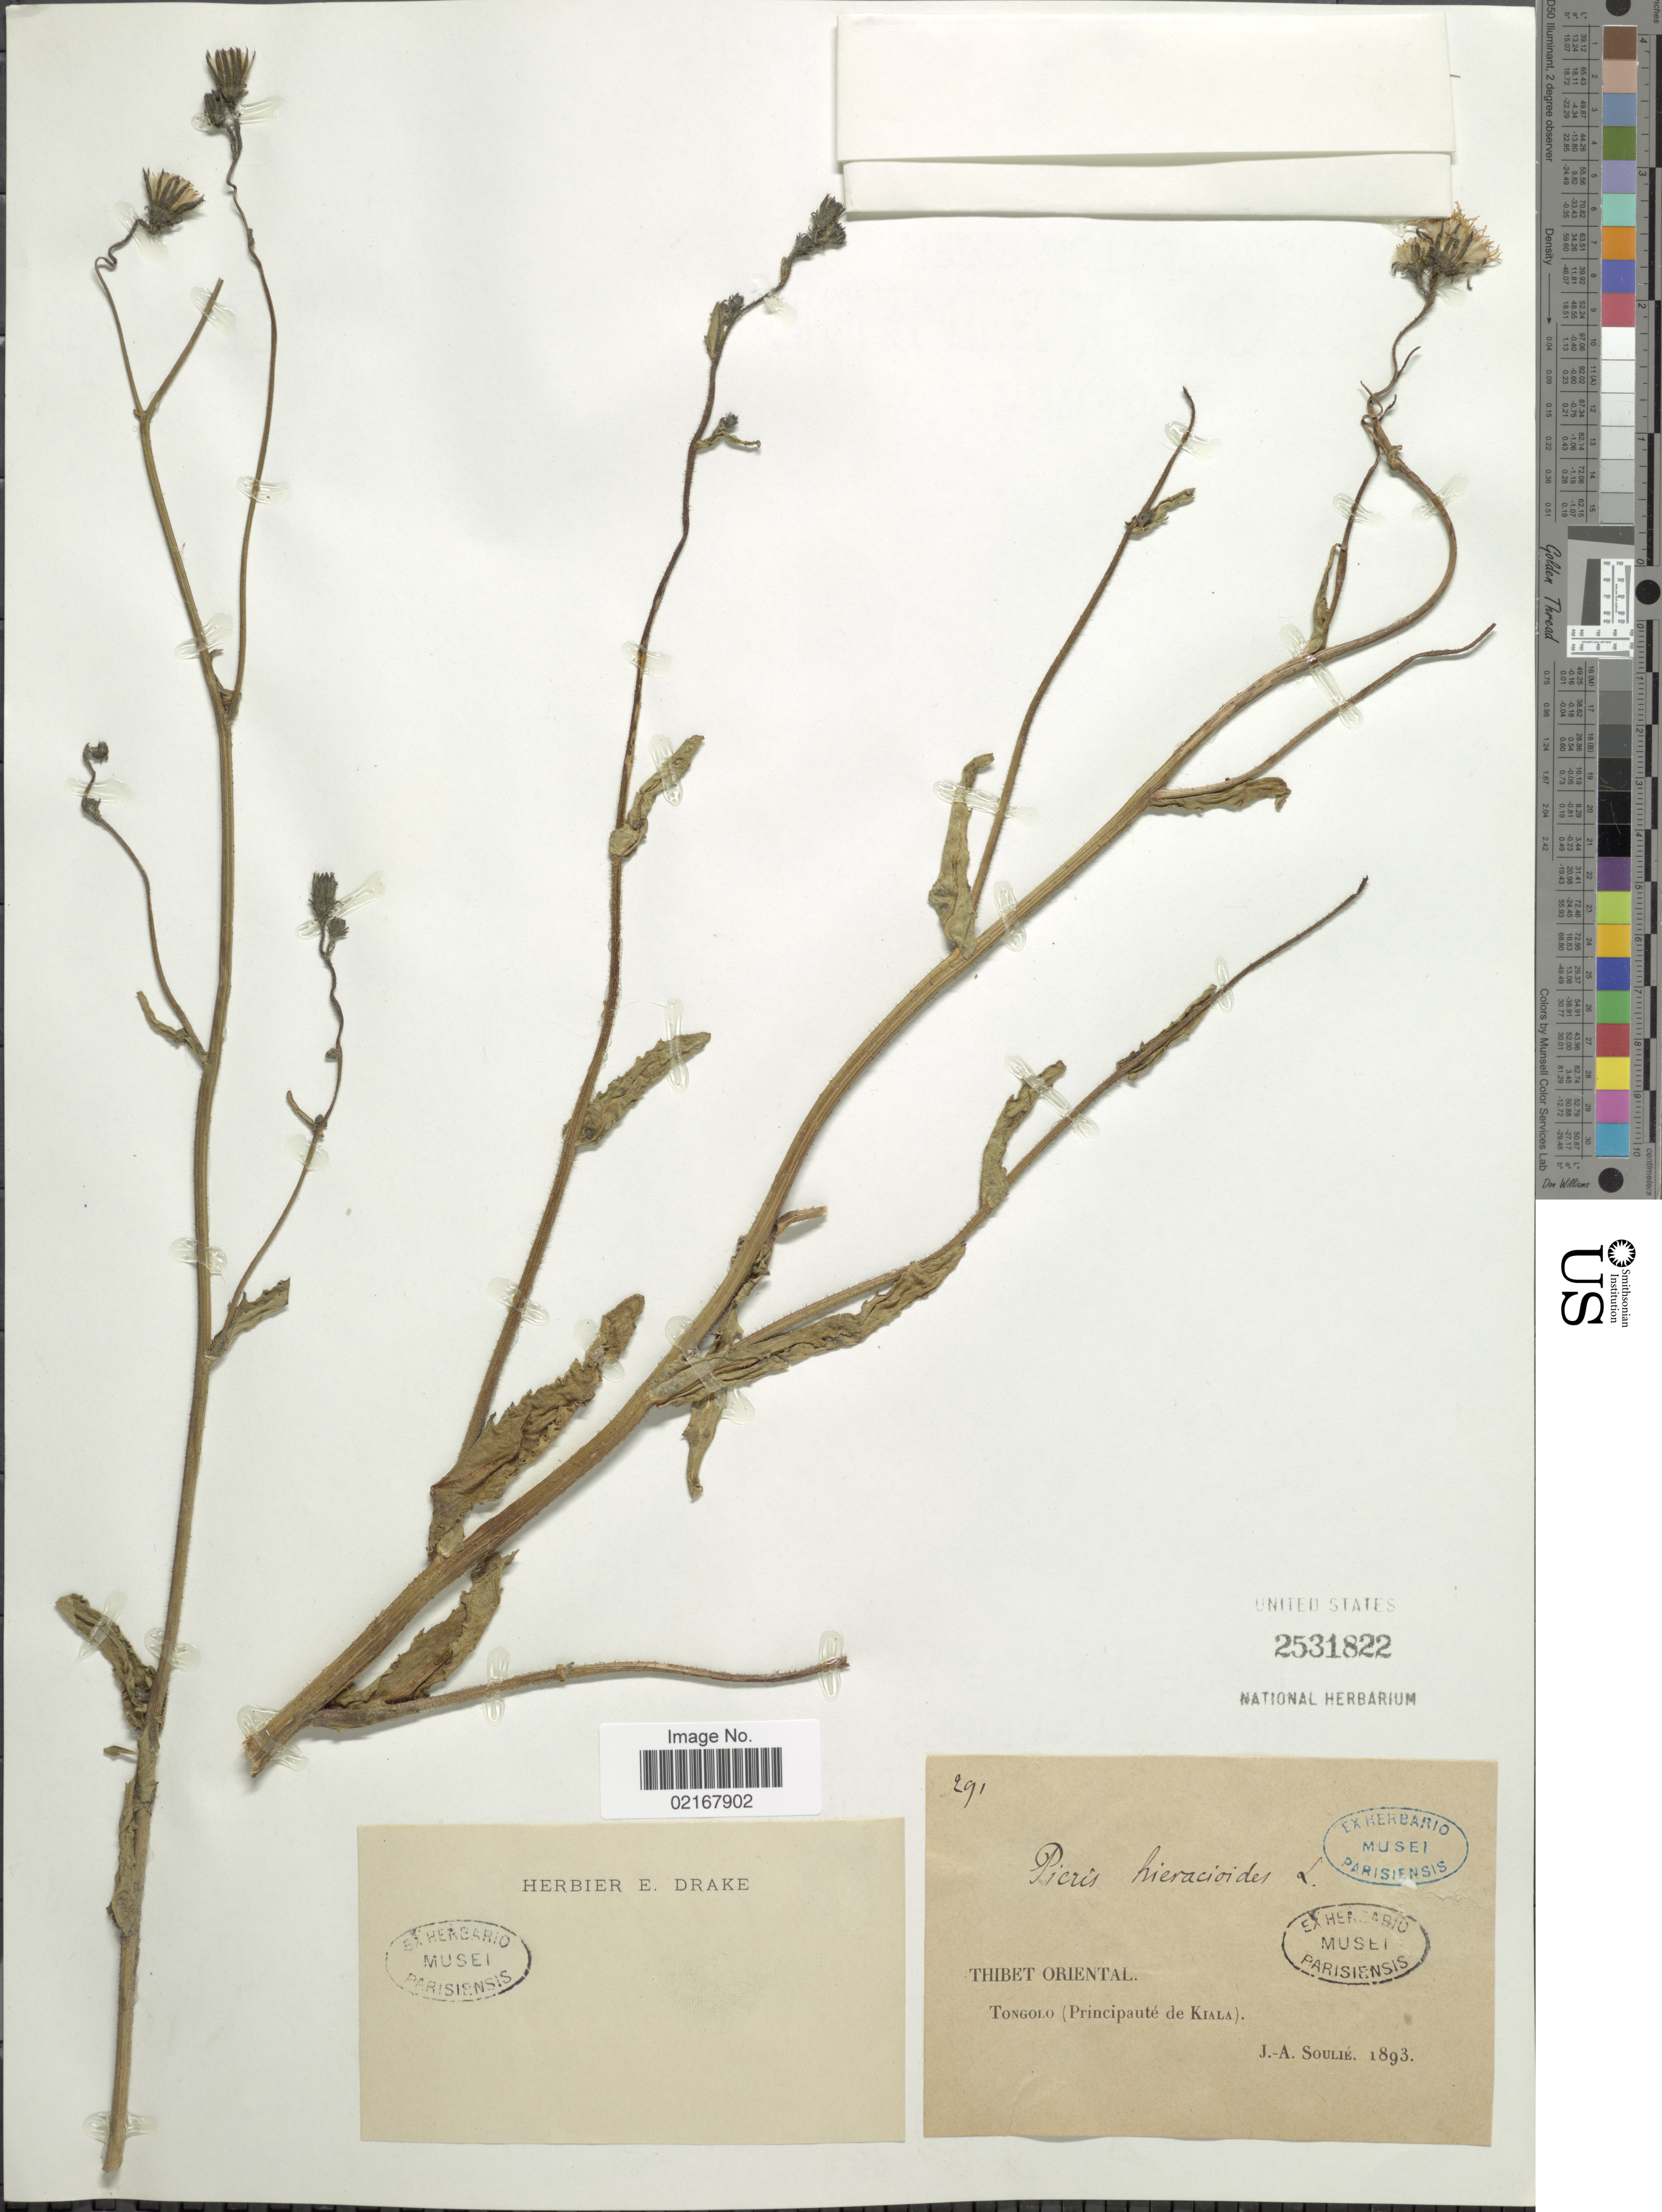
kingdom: Plantae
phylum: Tracheophyta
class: Magnoliopsida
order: Asterales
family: Asteraceae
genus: Picris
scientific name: Picris hieracioides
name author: L.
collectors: J. Soulié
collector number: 291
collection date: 1893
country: China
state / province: Xizang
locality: Thibet Oriental, Tongolo (Principaute de Kiala)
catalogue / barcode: US 2531822